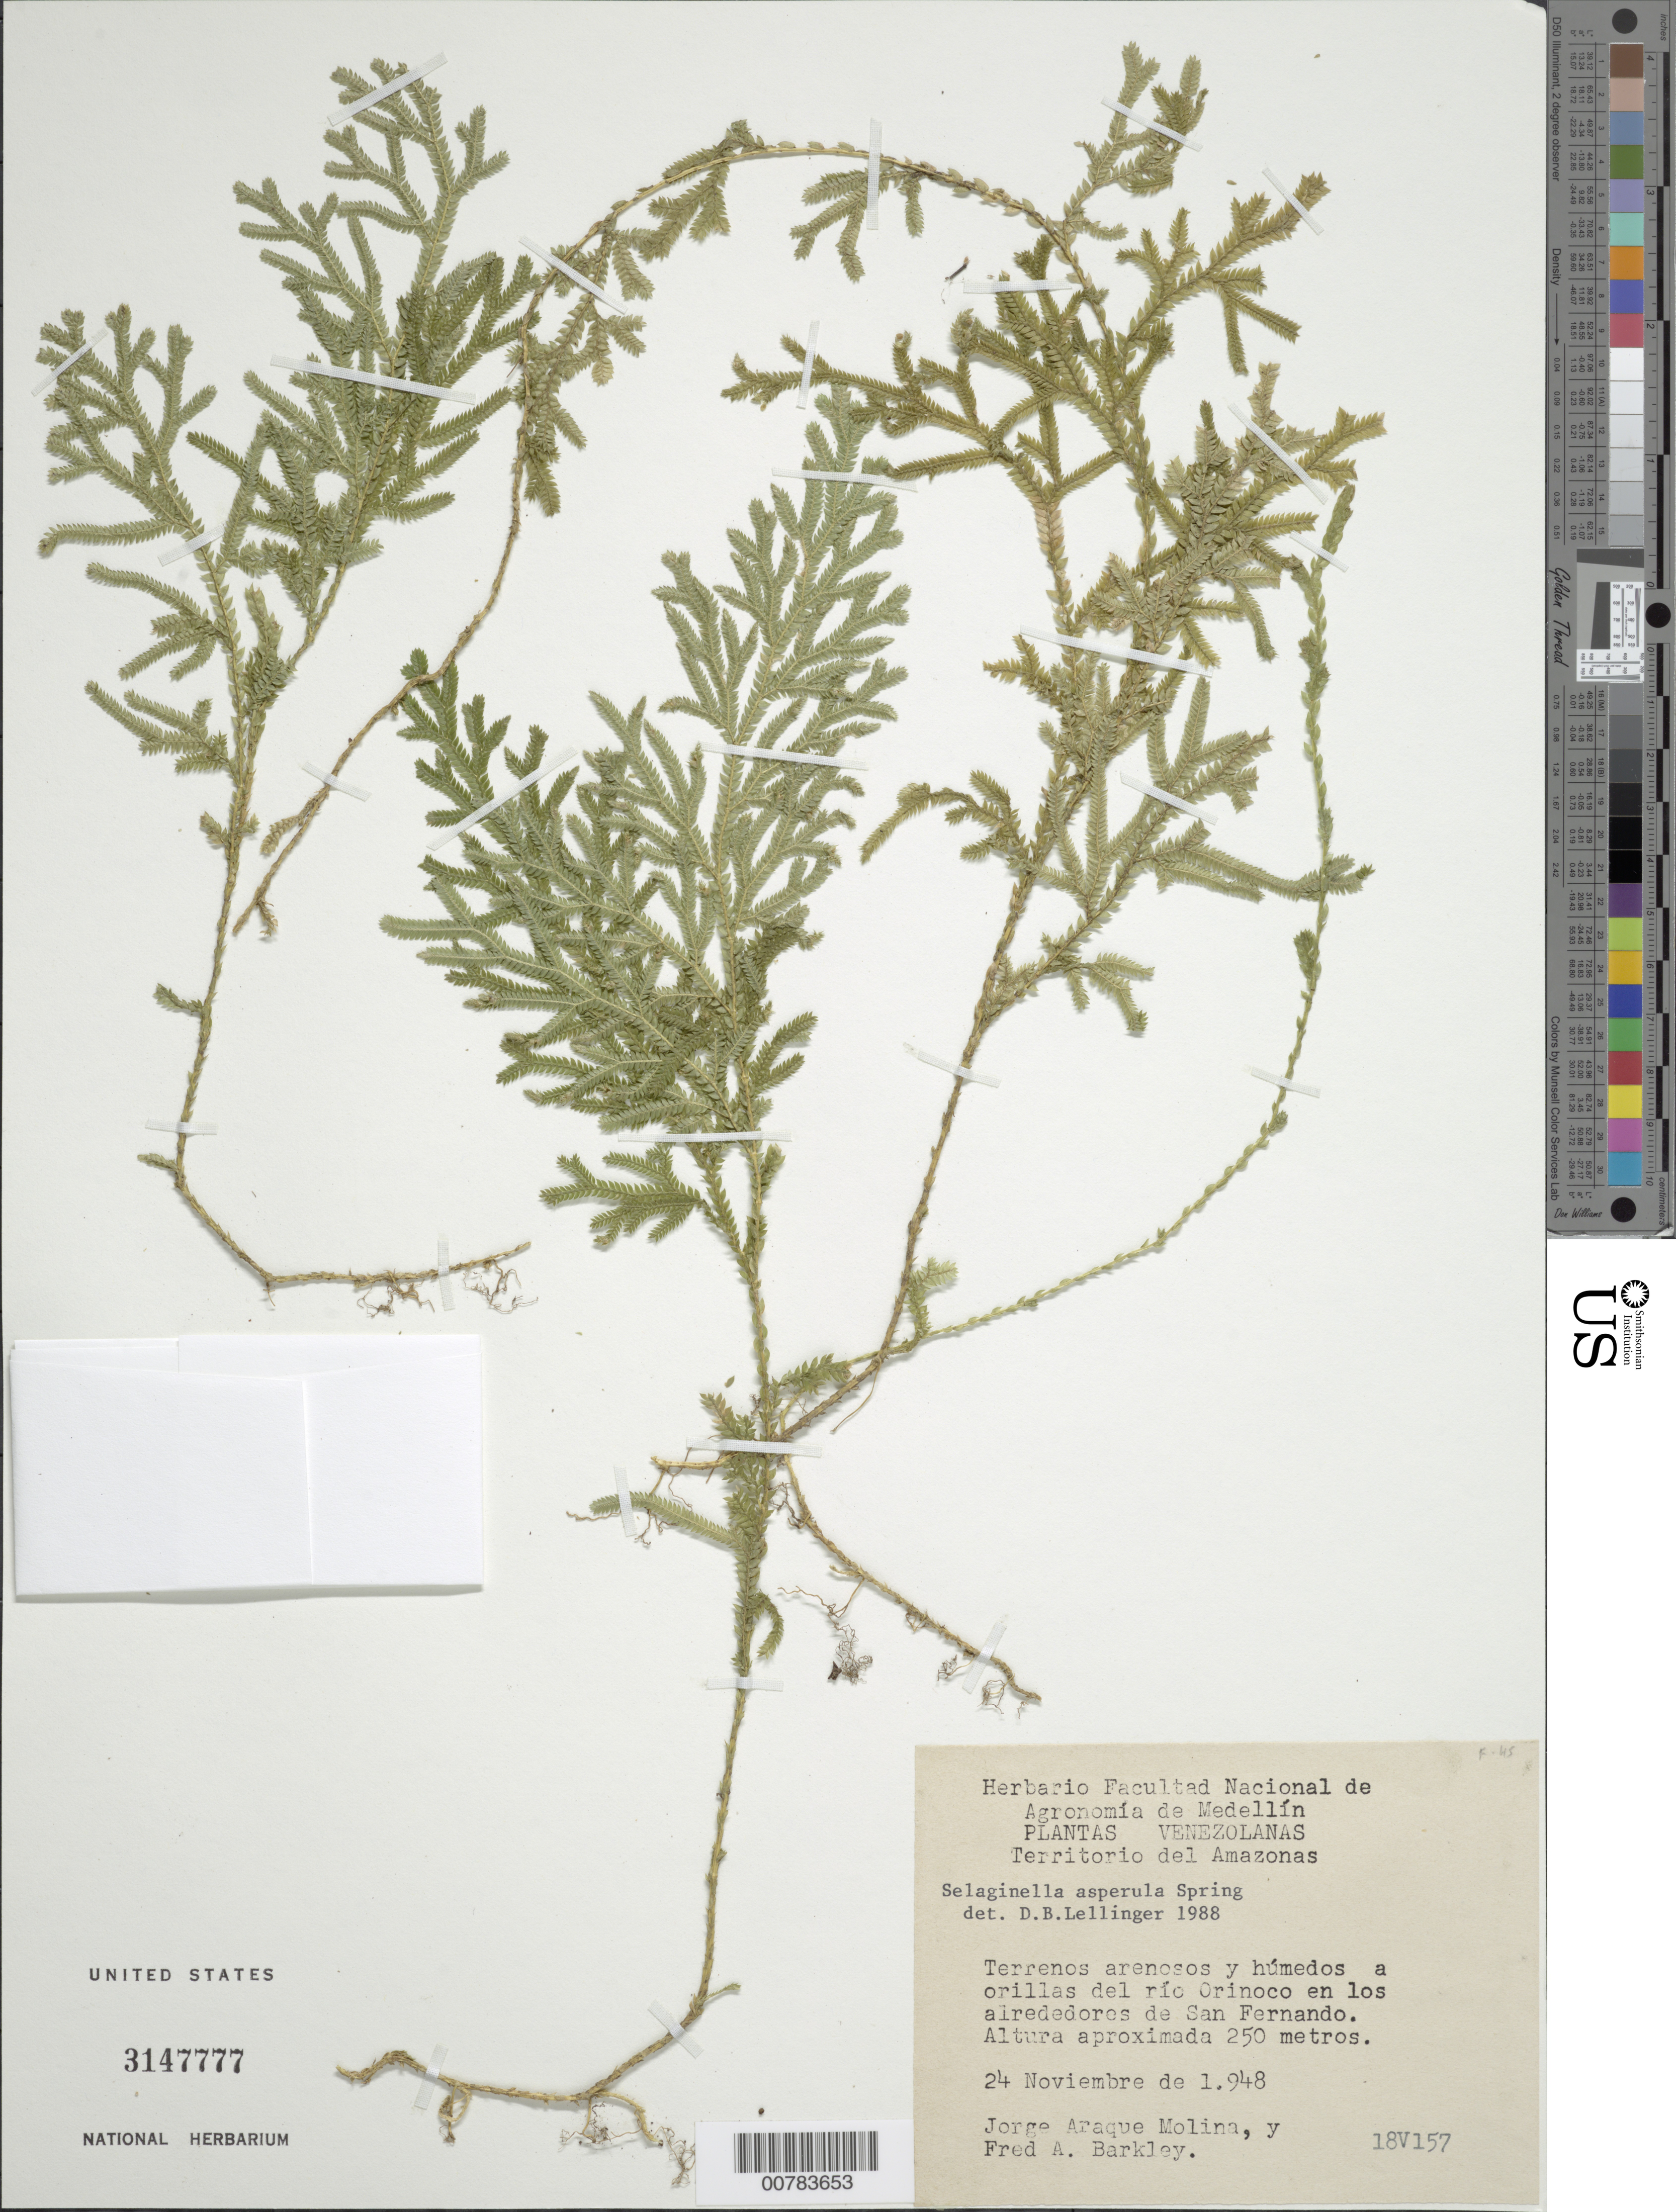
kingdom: Plantae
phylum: Tracheophyta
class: Lycopodiopsida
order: Selaginellales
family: Selaginellaceae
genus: Selaginella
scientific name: Selaginella asperula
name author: Spring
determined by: Lellinger, David B., (BOT), Smithsonian Institution - National Museum of Natural History (UNITED STATES)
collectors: J. A. Molina & F. A. Barkley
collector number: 18v 157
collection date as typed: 24-Nov-48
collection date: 1948-11-24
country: Venezuela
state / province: Amazonas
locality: Río Orinoco en los alrededores de San Fernando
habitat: Terrenos arenosos y humedos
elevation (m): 250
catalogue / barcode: US 3147777